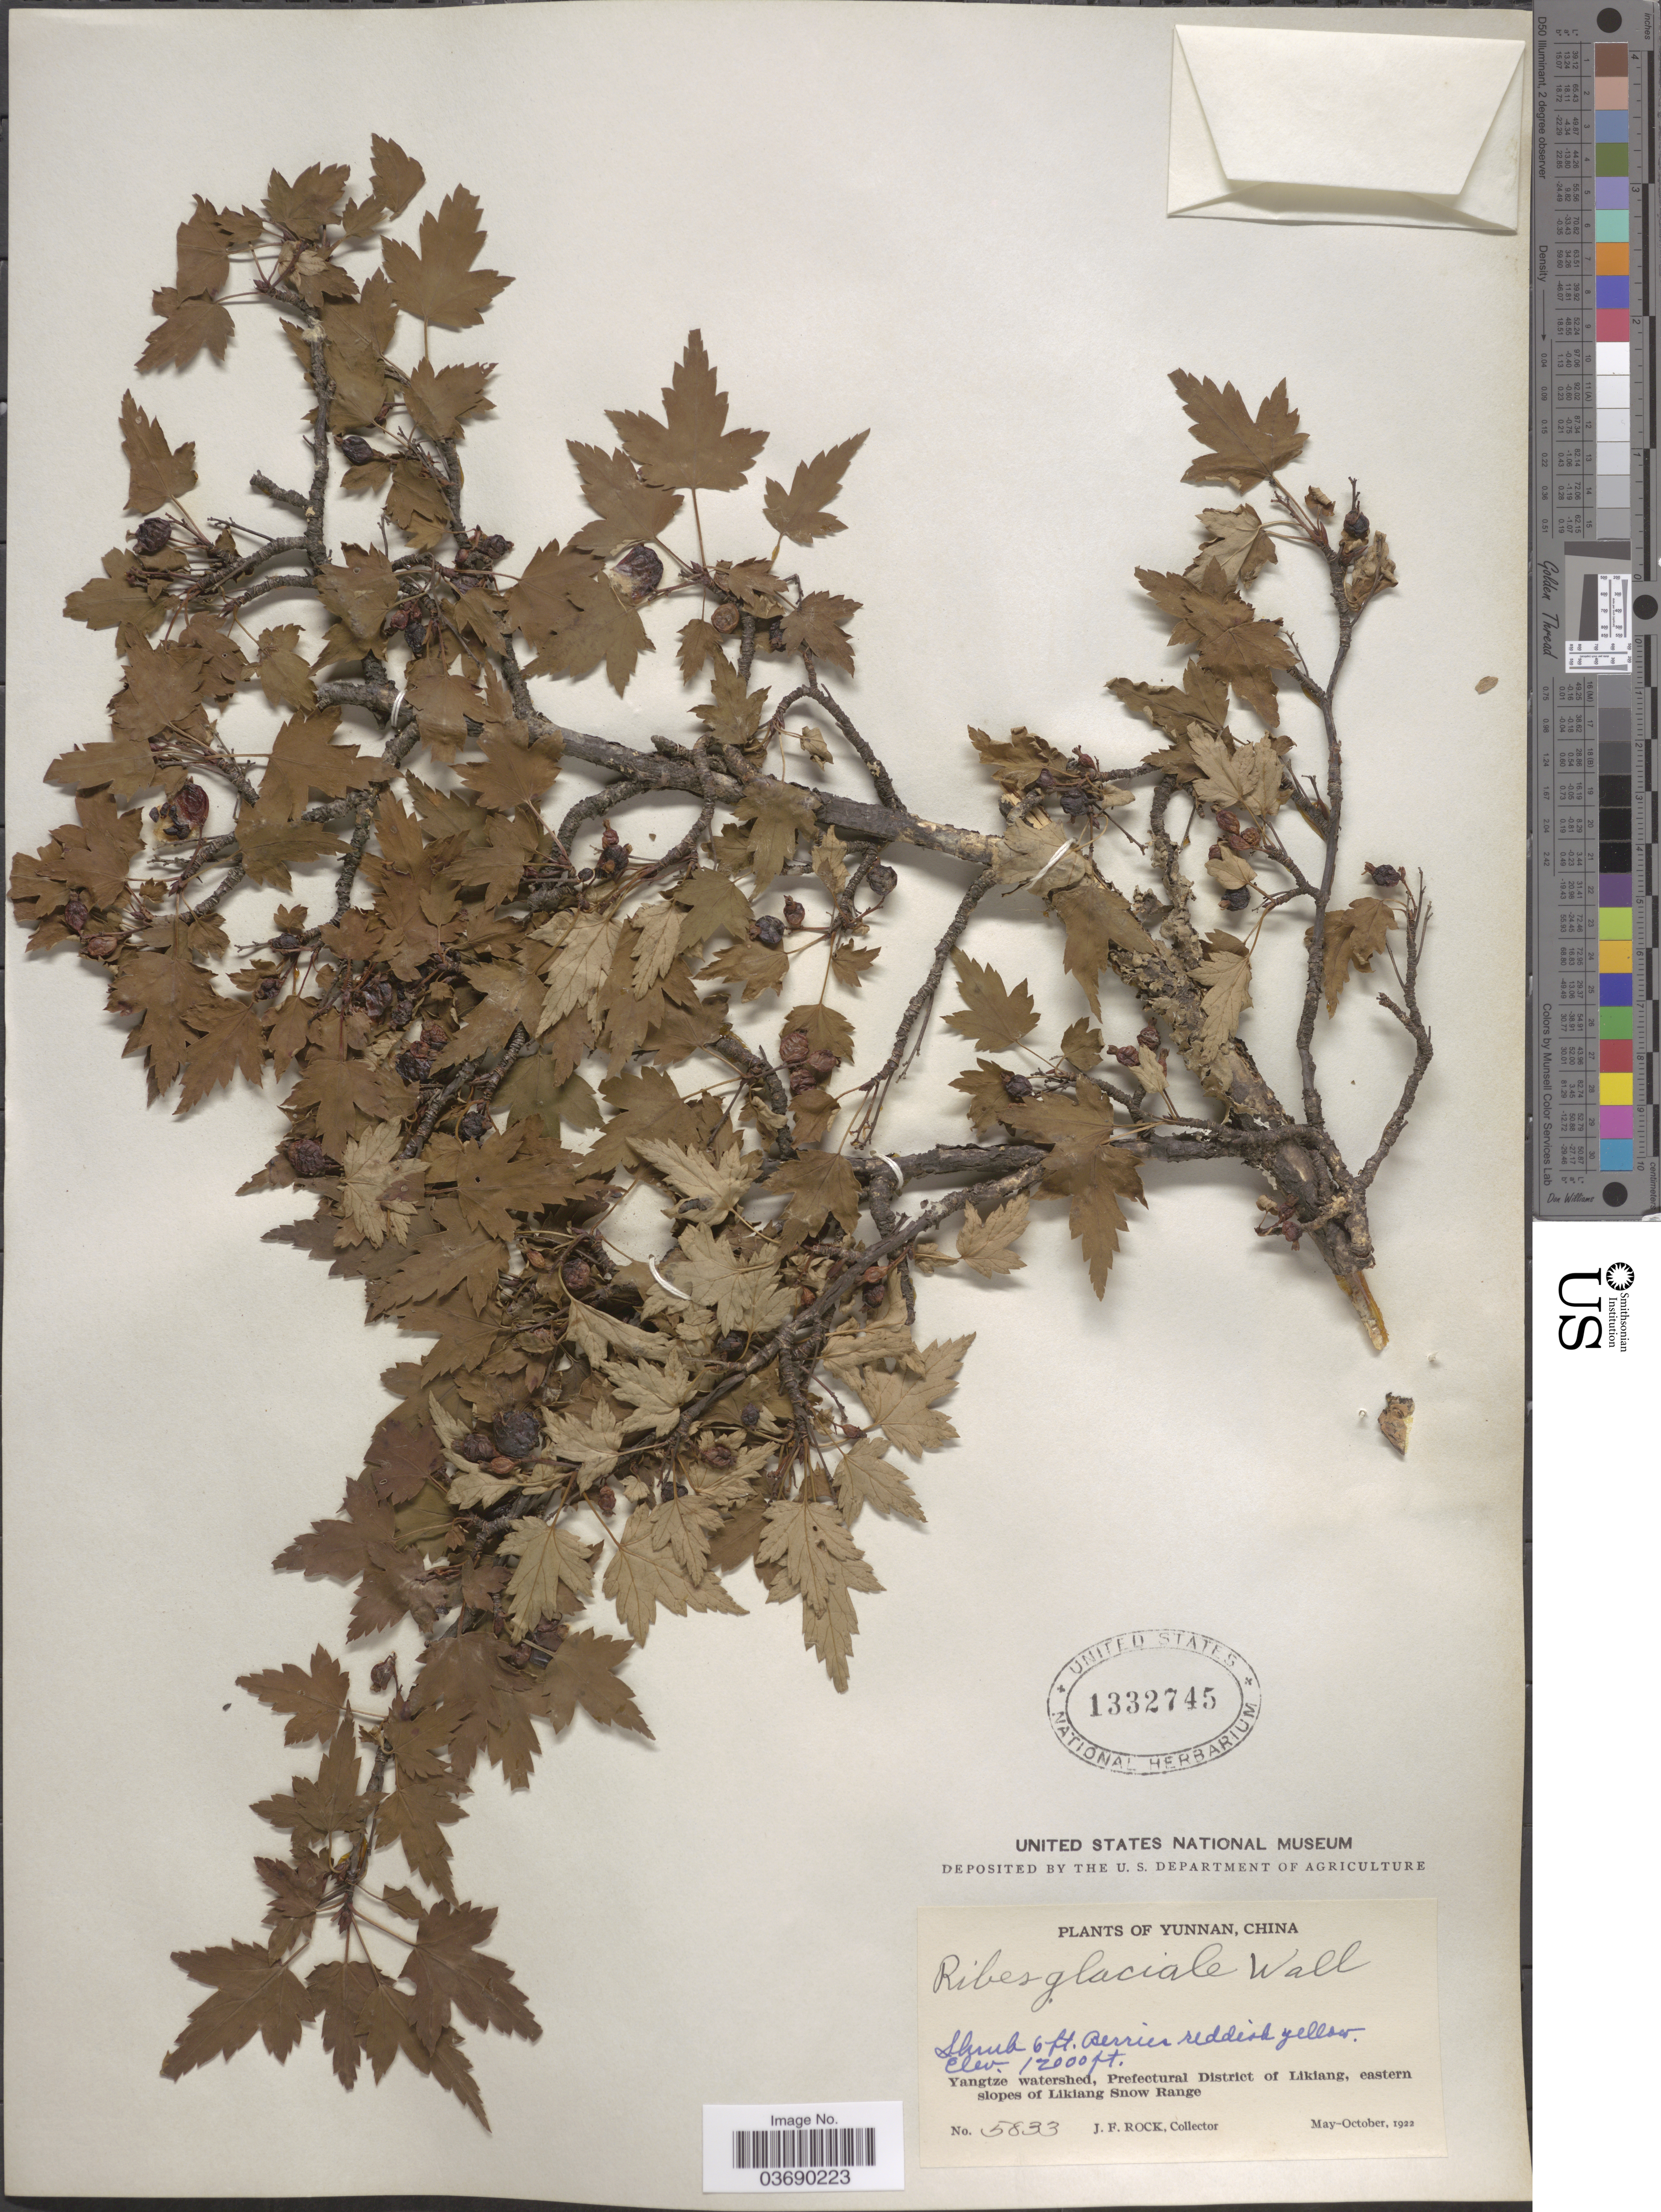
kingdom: Plantae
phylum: Tracheophyta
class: Magnoliopsida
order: Saxifragales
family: Grossulariaceae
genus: Ribes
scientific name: Ribes glaciale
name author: Wall.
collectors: J. Rock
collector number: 5833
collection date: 1922-05/1922-10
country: China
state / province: Yunnan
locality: Yangtze watershed, Prefectural District of Likiang, eastern slopes of Likiang Snow Range.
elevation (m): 3658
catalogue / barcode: US 1332745